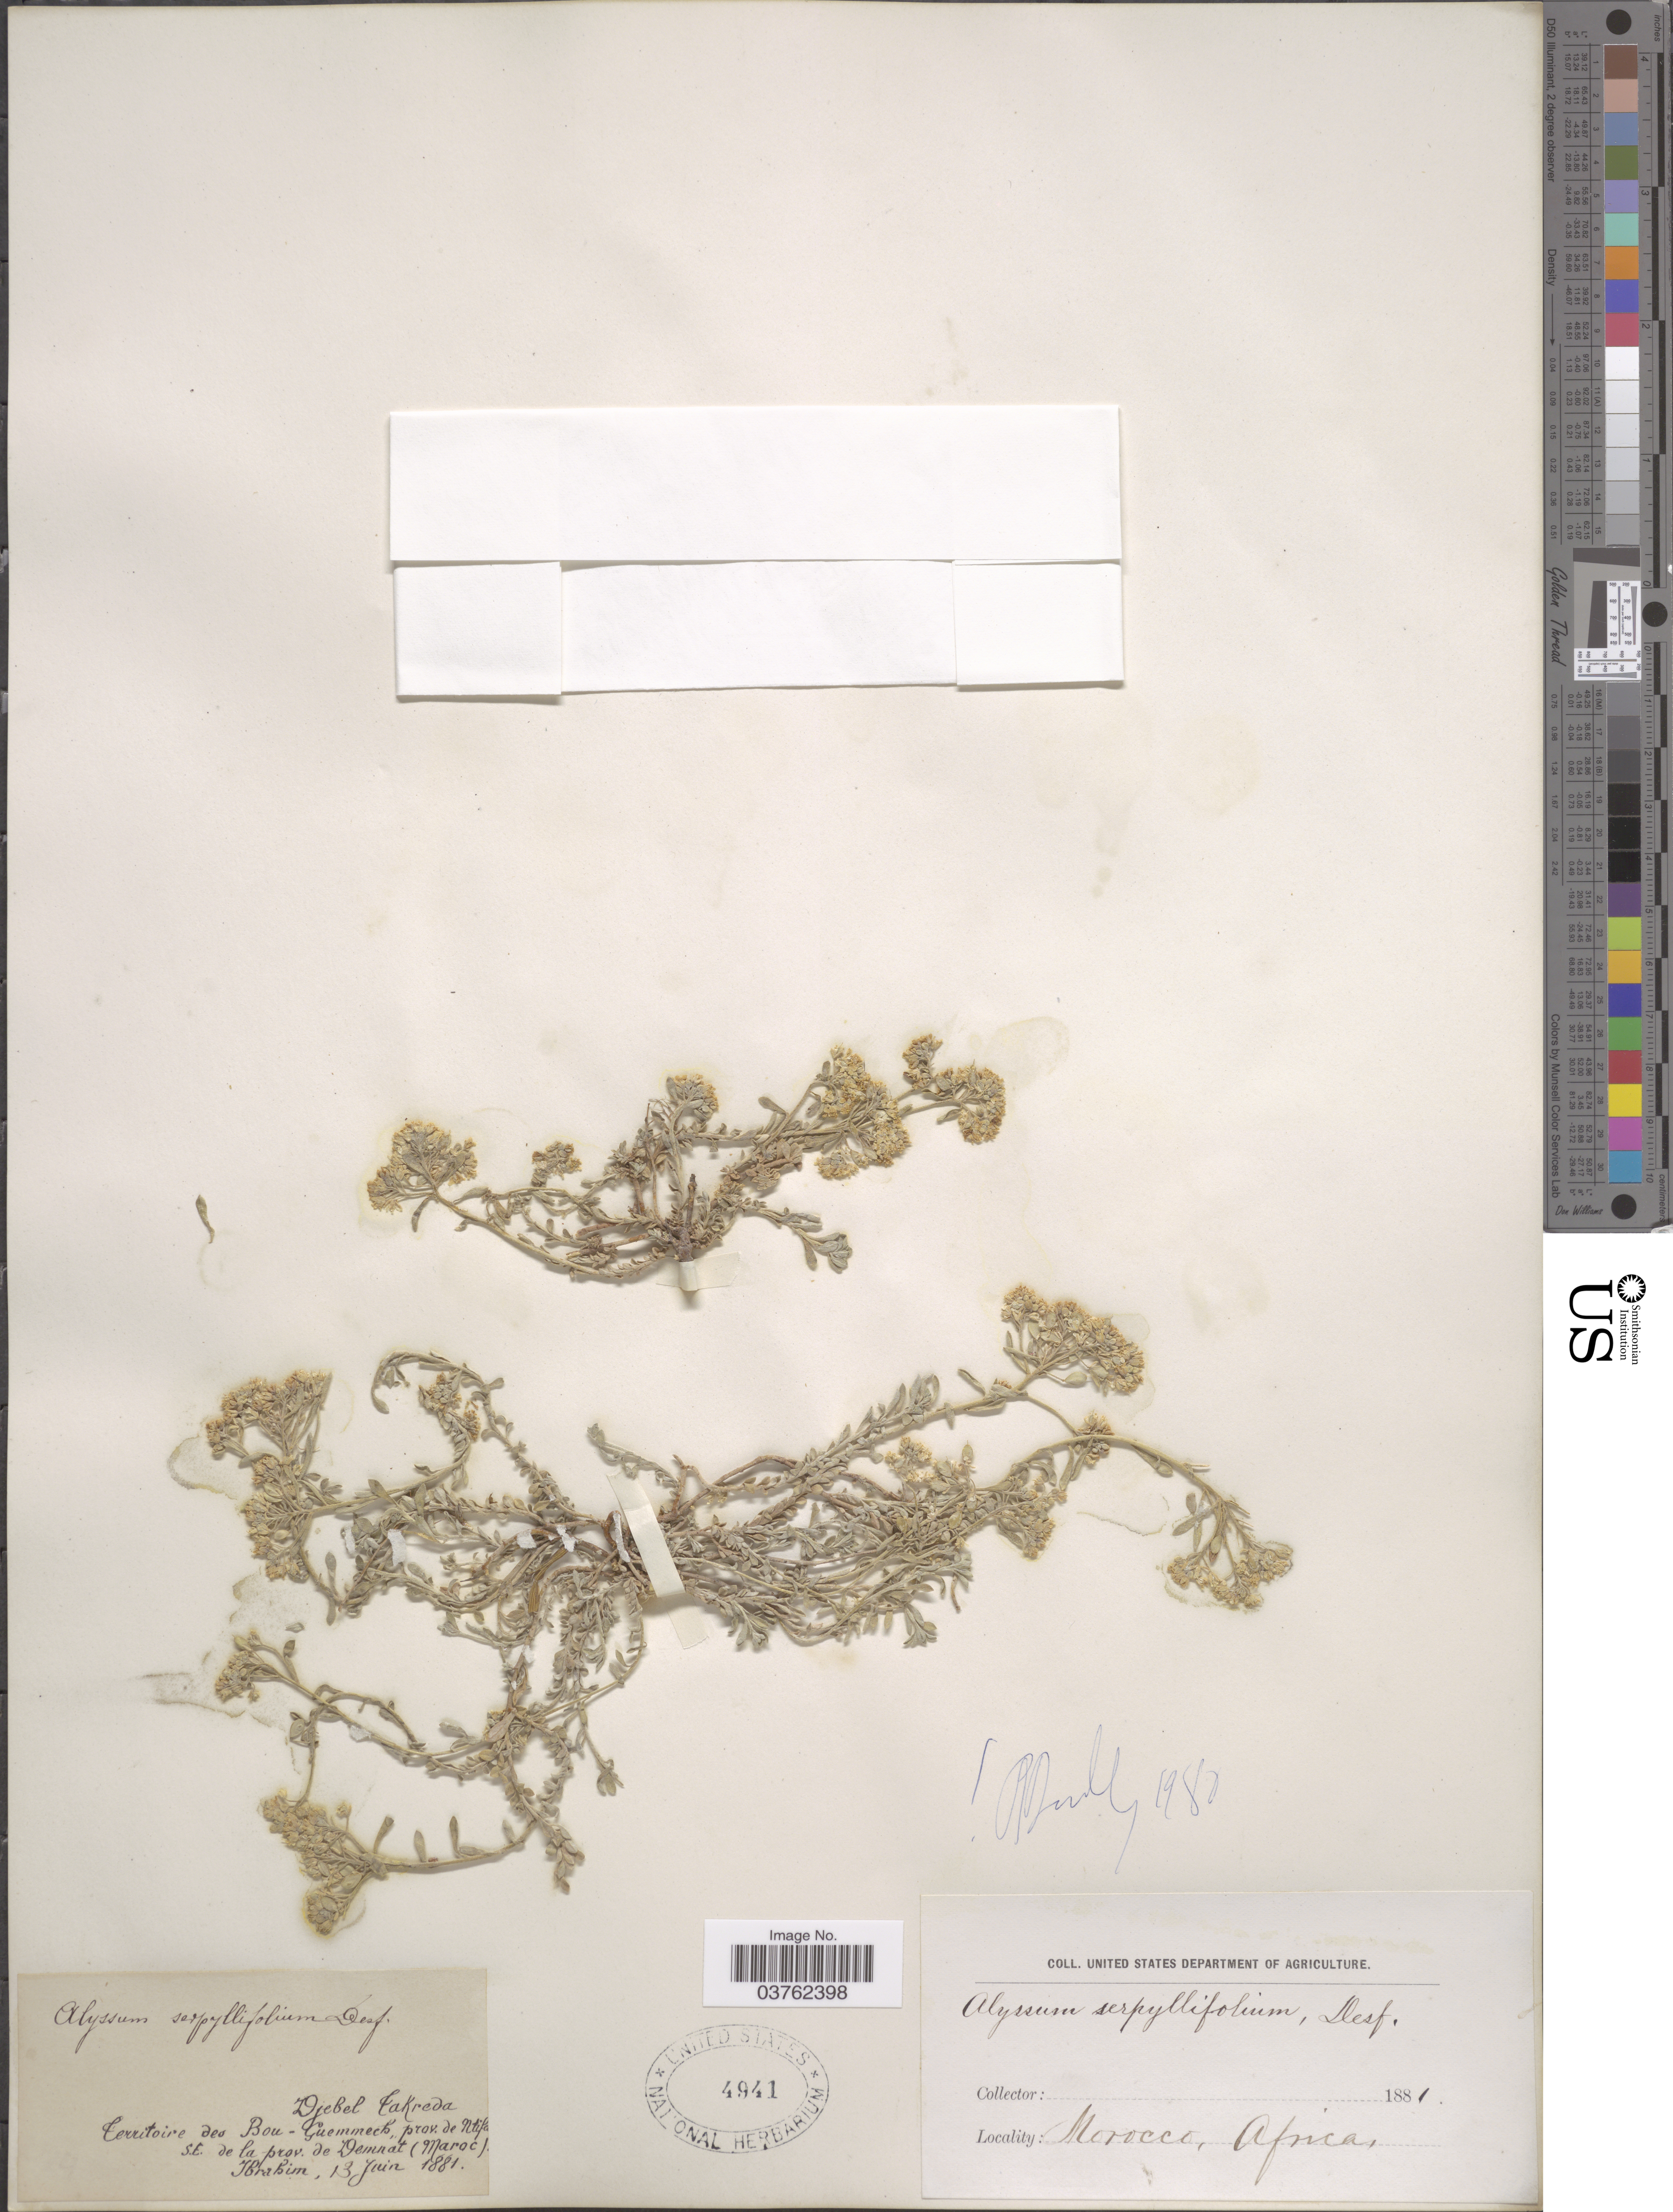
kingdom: Plantae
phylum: Tracheophyta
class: Magnoliopsida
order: Brassicales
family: Brassicaceae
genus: Alyssum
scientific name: Alyssum serpyllifolium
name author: Desf.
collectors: -. Ibrahim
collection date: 1881-06-13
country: Morocco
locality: Djebel Takreda. Territoire des Bou- Guemmech, prov. de Ntifa. S.E. de la prov. de Demnat (Maroc).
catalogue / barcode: US 4941